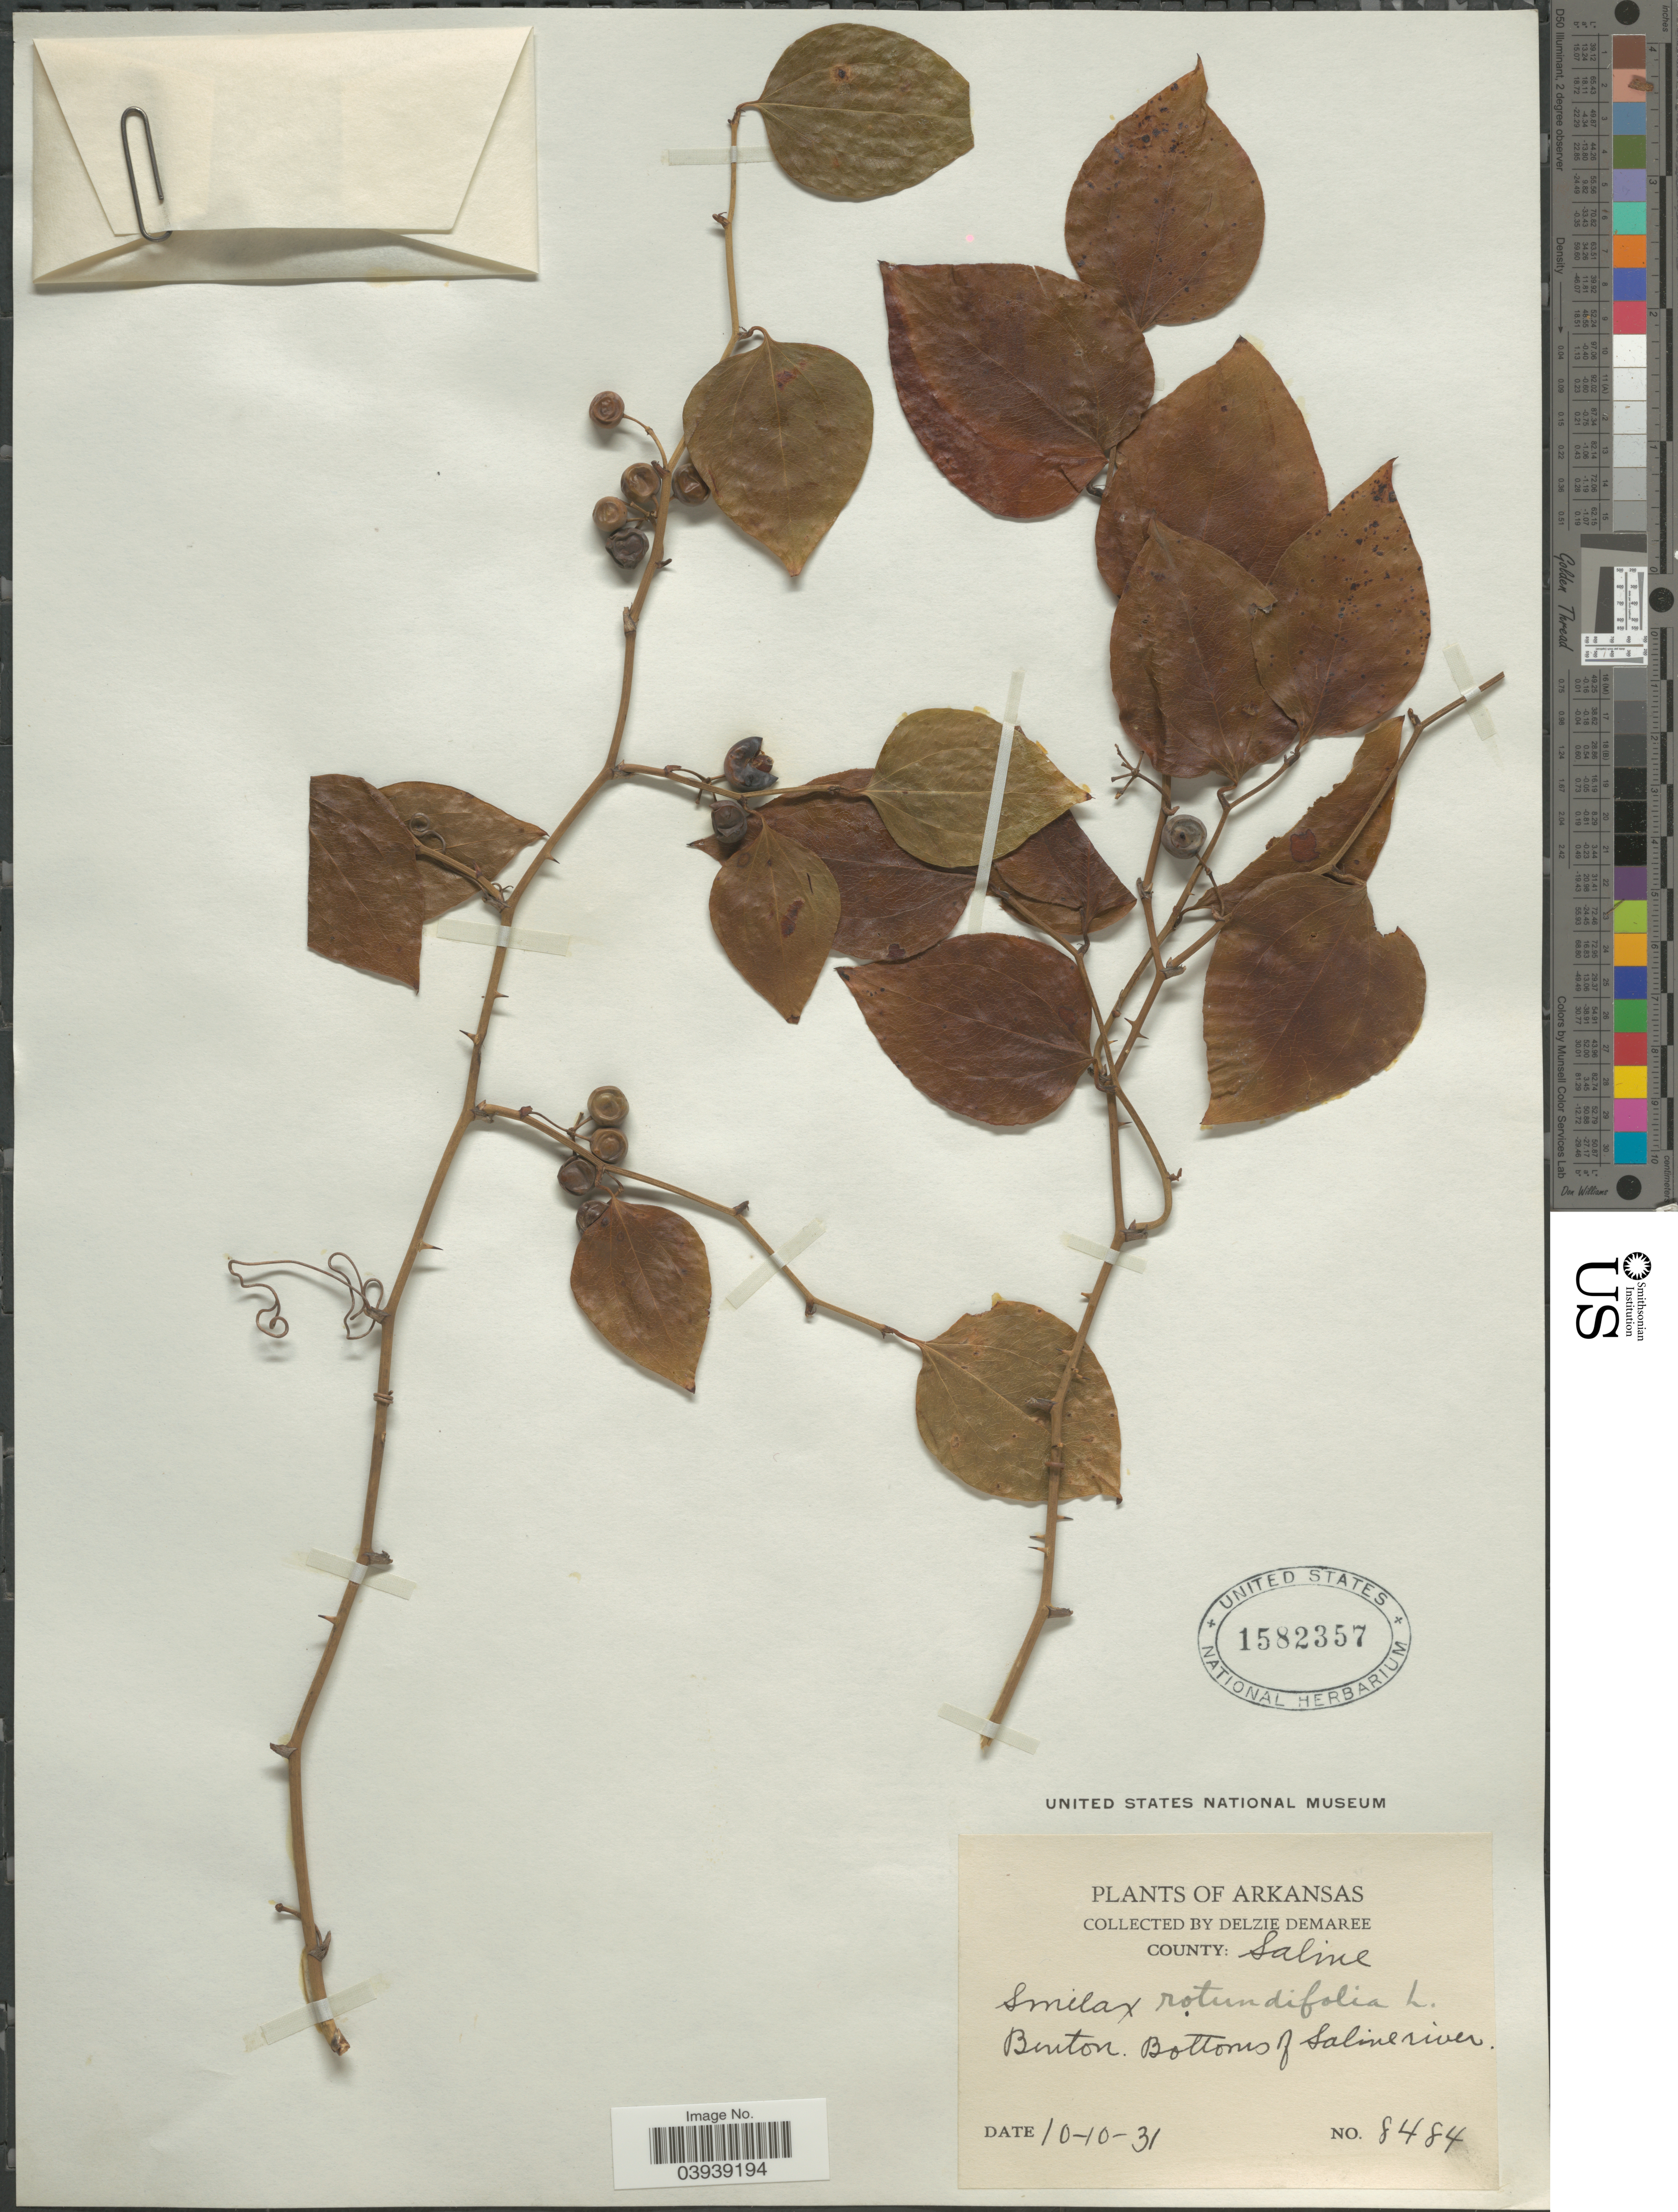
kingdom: Plantae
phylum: Tracheophyta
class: Liliopsida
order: Liliales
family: Smilacaceae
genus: Smilax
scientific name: Smilax rotundifolia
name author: L.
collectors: D. Demaree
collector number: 8484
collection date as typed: Transcribed d/m/y: 10/10/31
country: United States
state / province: Arkansas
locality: County: Saline. Benton. Bottoms of Saline river.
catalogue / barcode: US 1582357